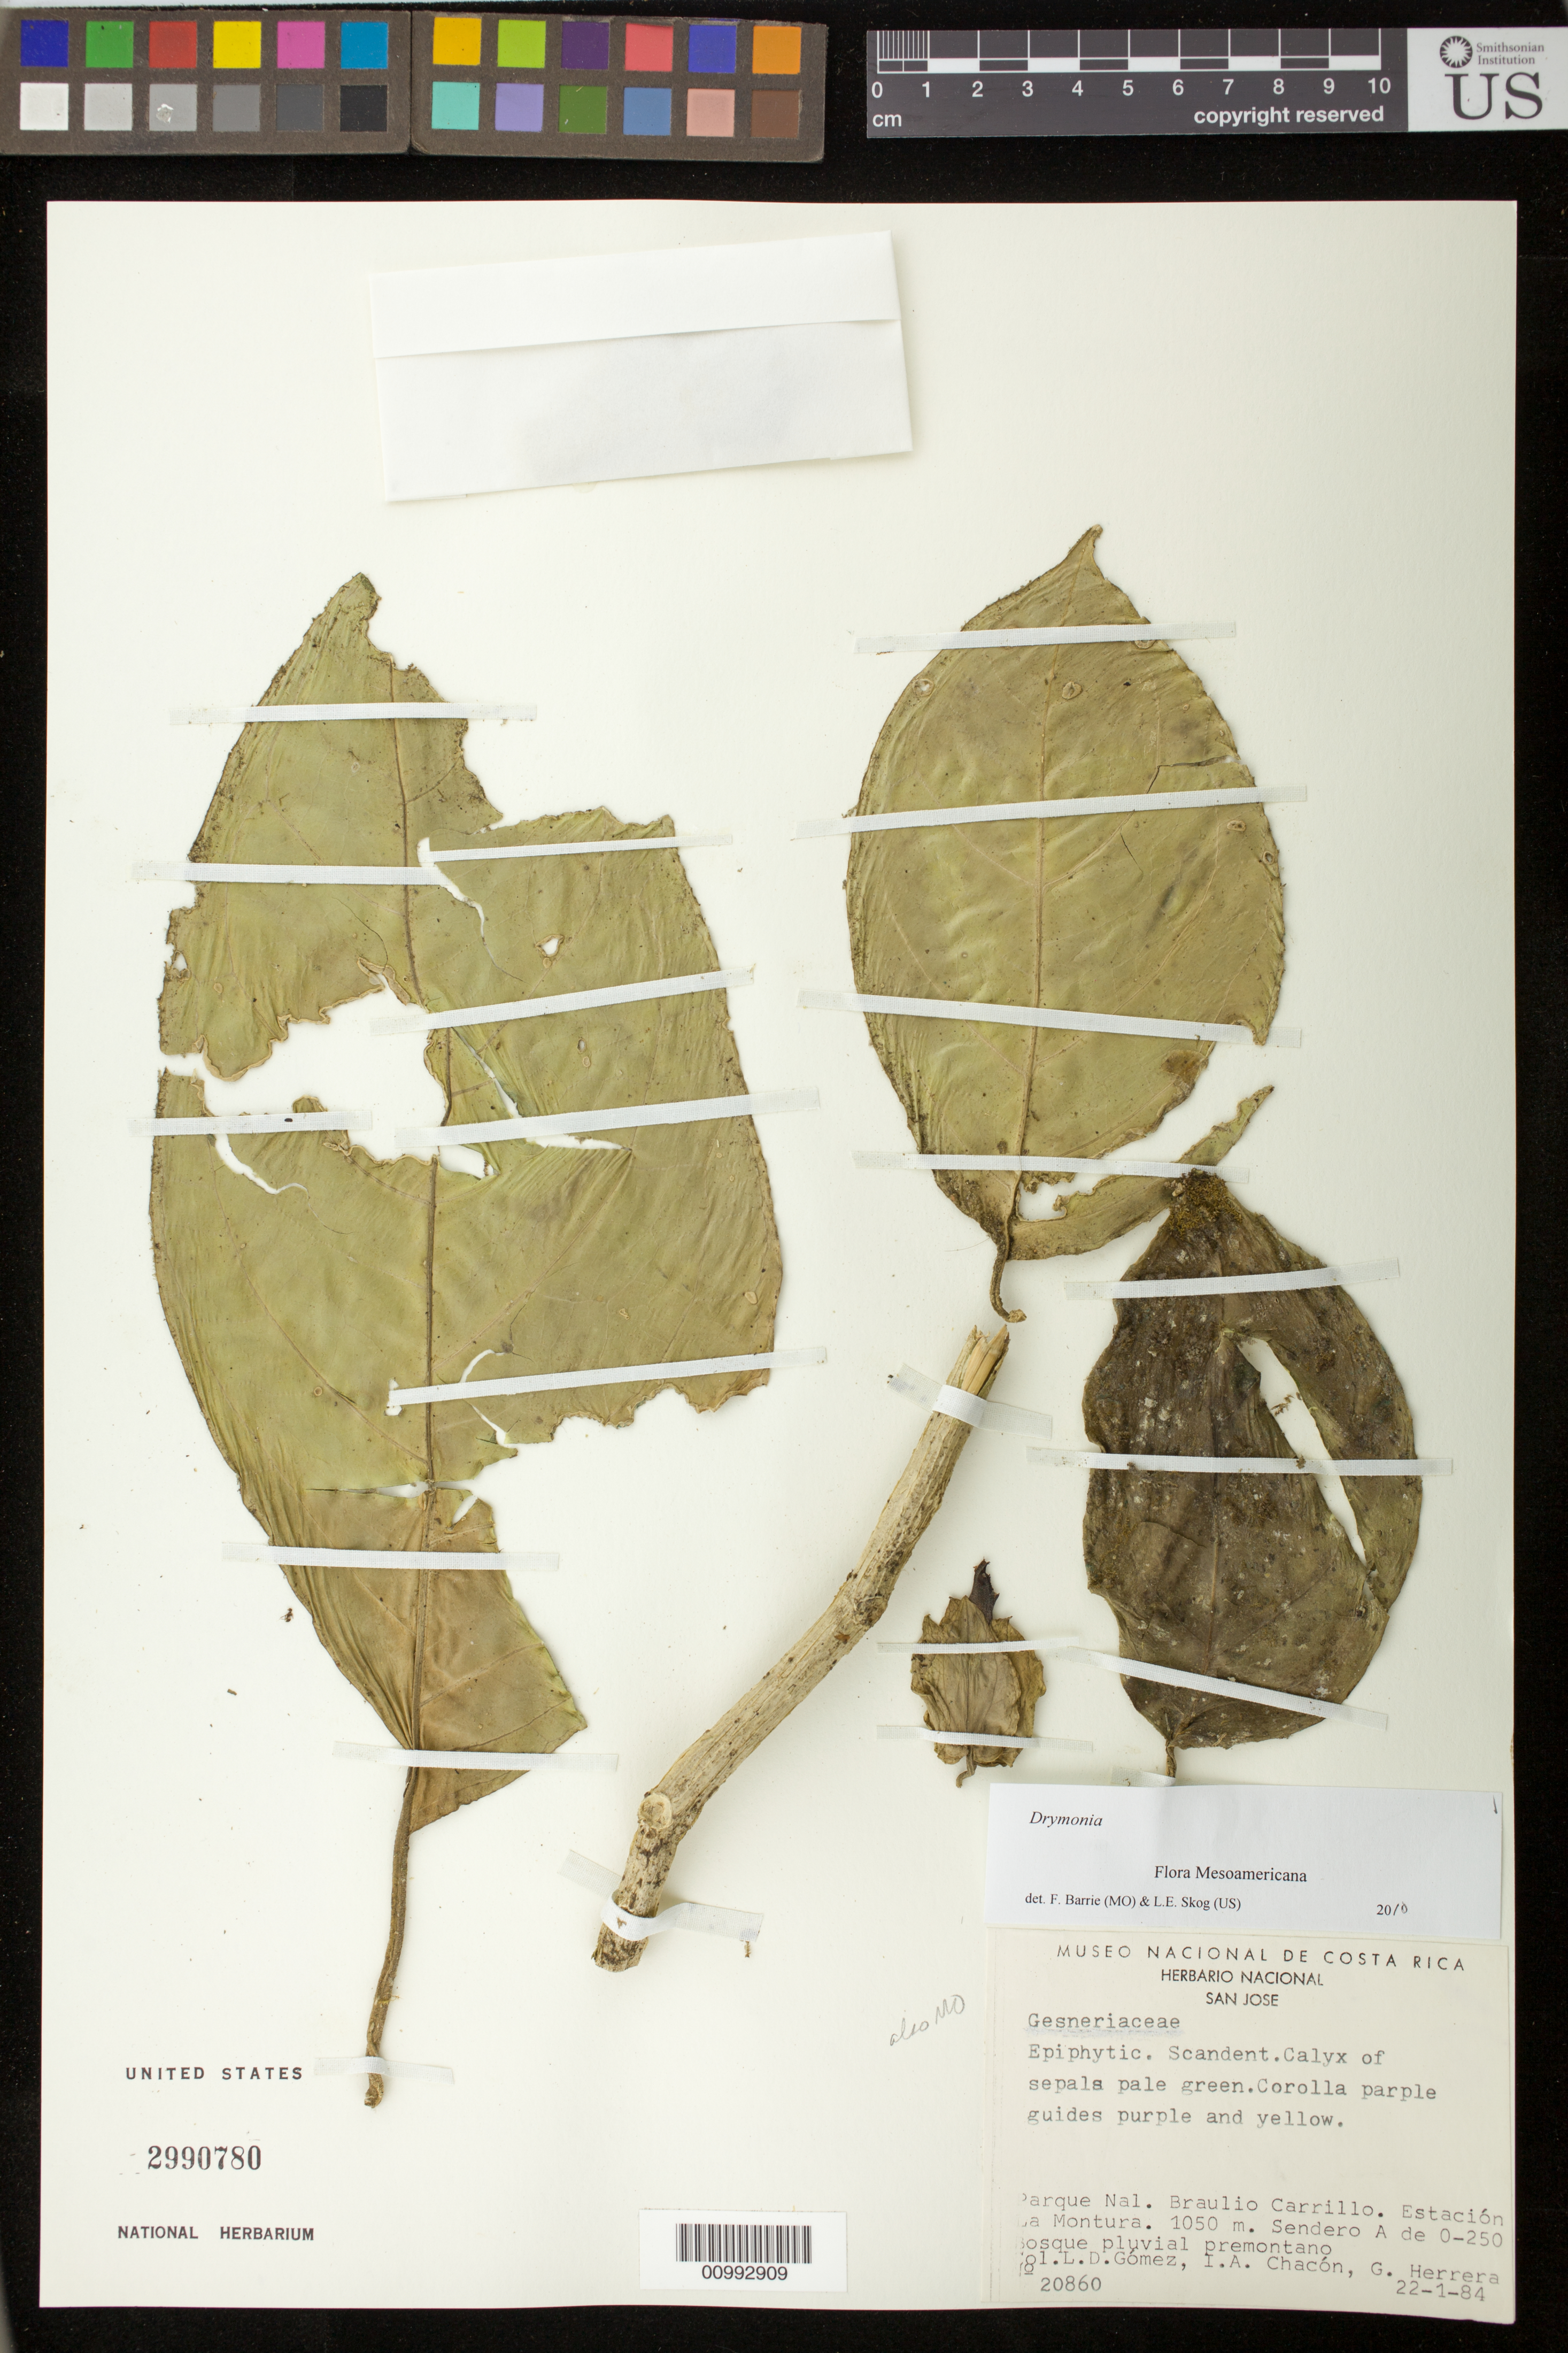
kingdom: Plantae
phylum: Tracheophyta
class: Magnoliopsida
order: Lamiales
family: Gesneriaceae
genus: Drymonia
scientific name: Drymonia sp.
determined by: Barrie, F. R.; Skog, Laurence E.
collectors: L. D. Gómez, I. Chacón & G. Herrera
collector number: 20860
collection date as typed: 22 Jan 1984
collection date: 1984-01-22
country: Costa Rica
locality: Parque Nacional Braulio Carrillo, Estación la Montura, Sendero a de 0-250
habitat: Bosque pluvial premontano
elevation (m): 1050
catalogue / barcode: US 2990780